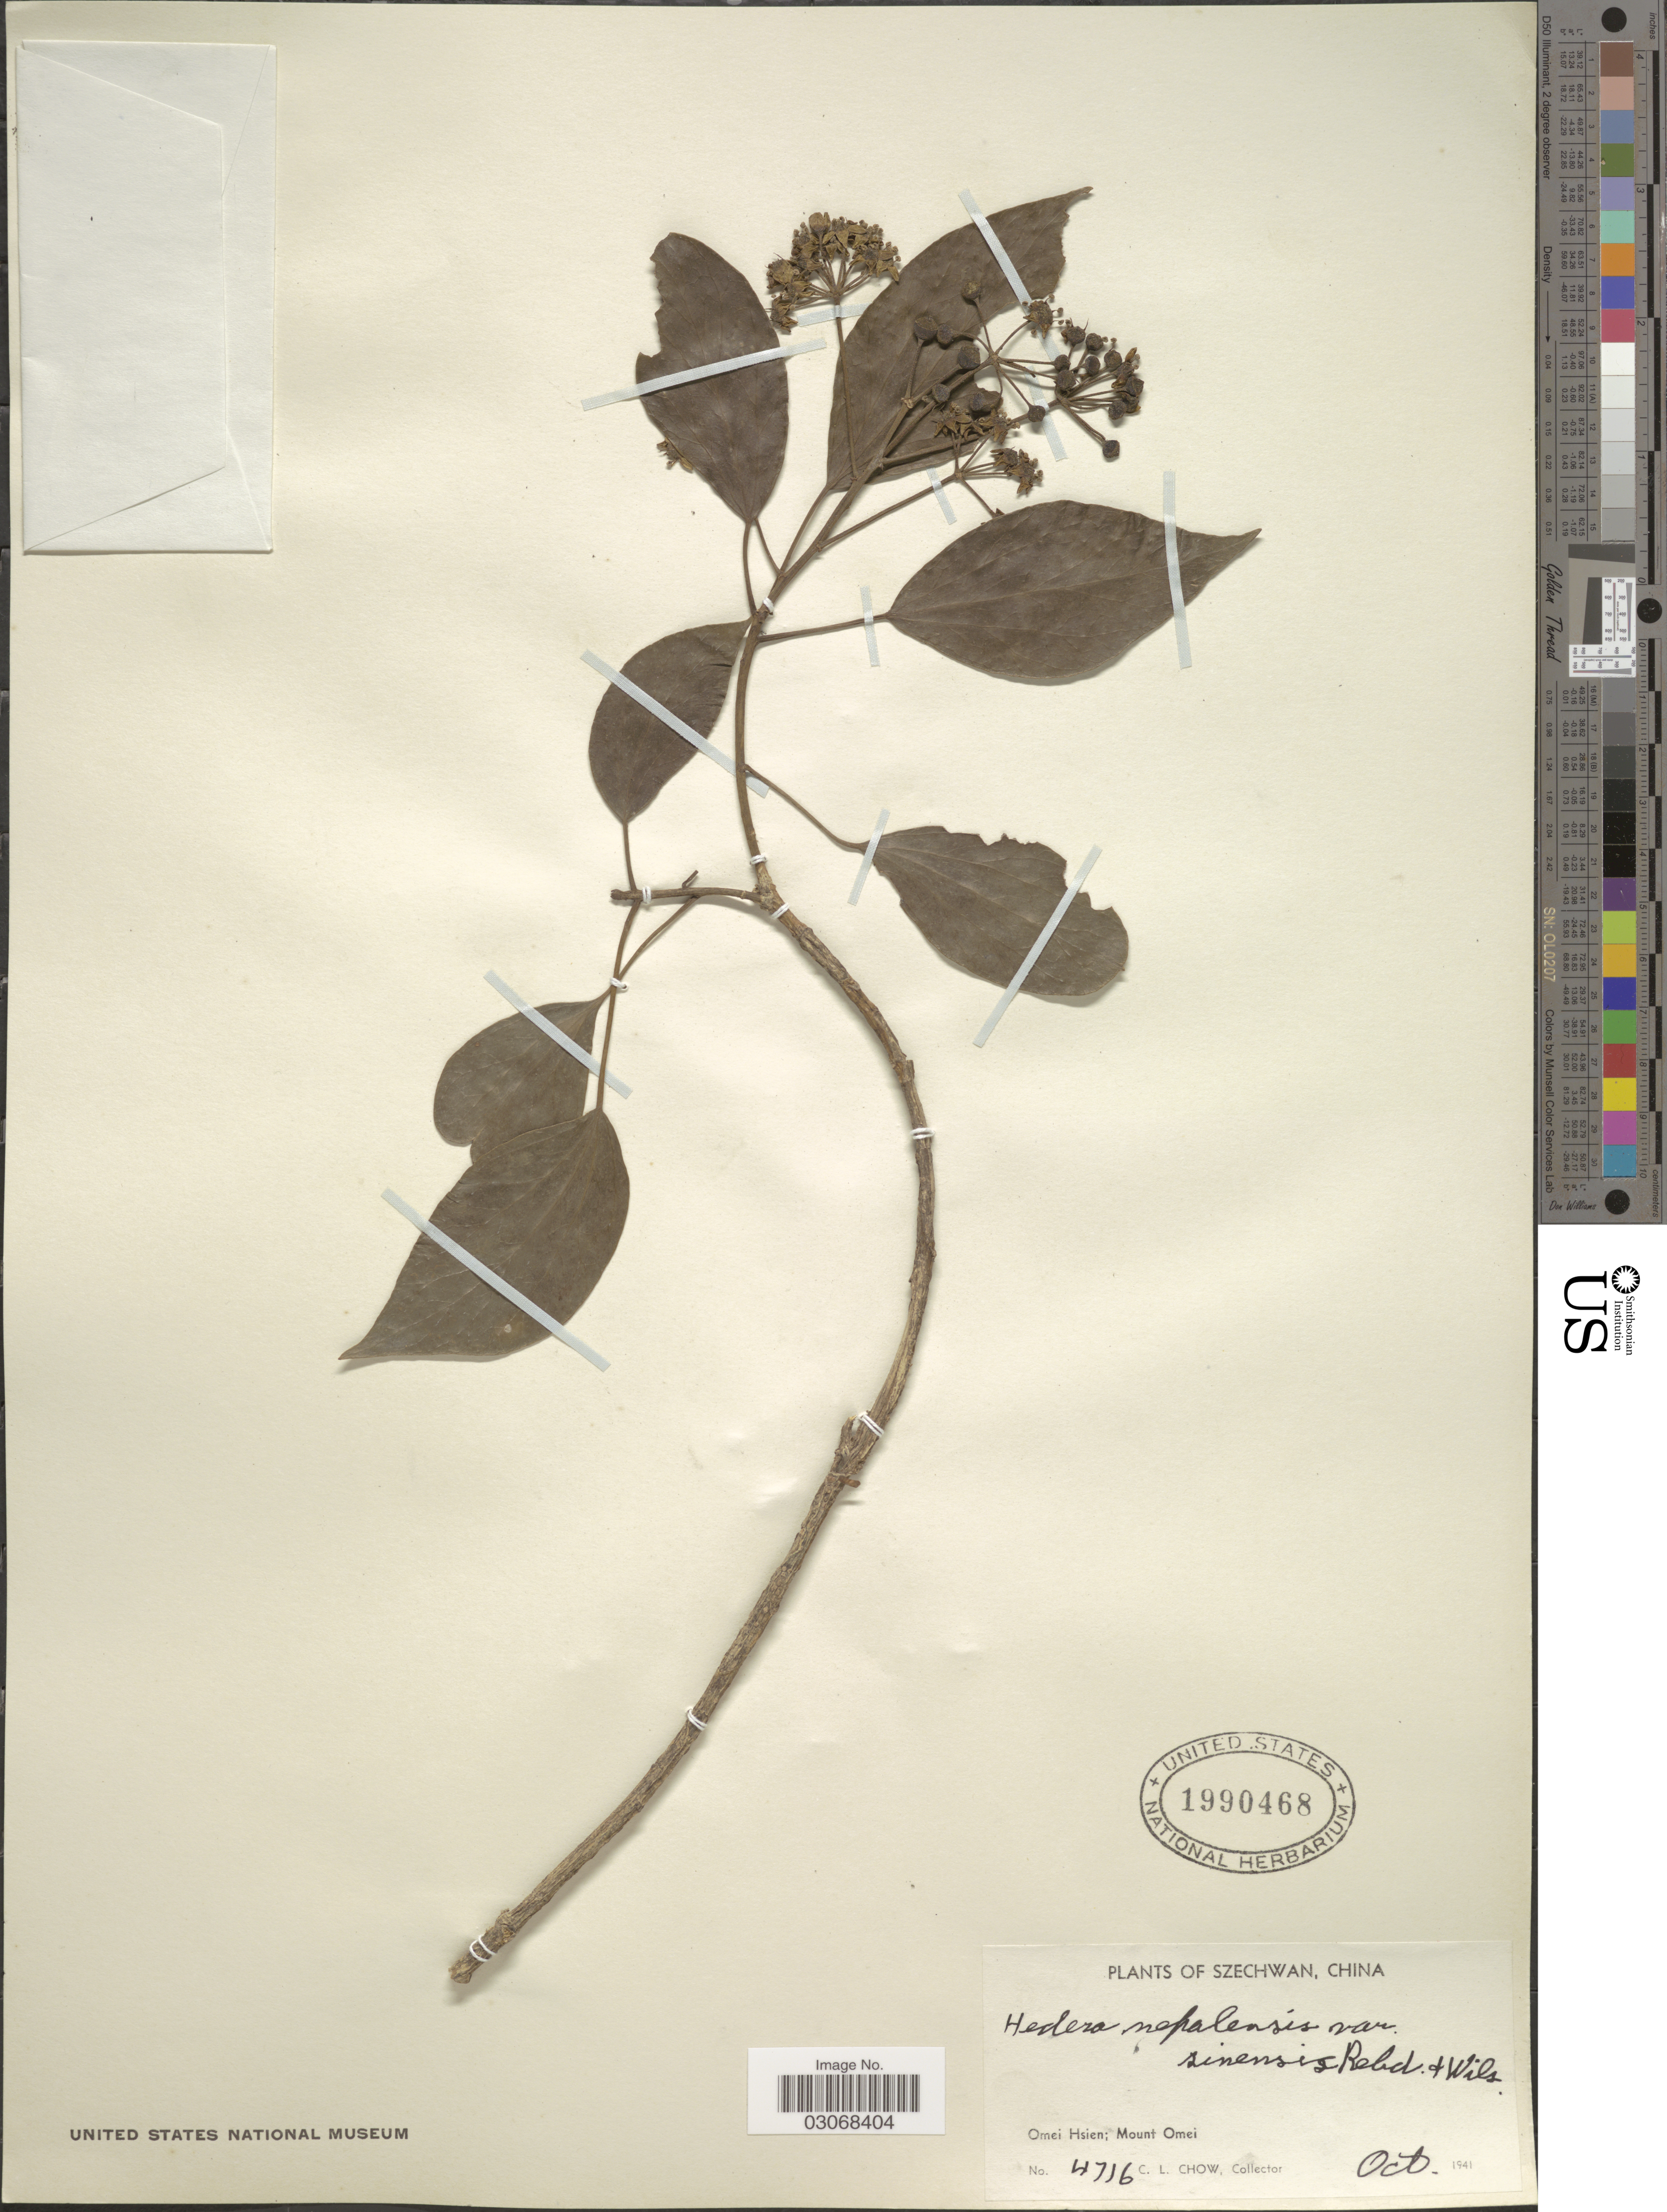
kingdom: Plantae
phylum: Tracheophyta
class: Magnoliopsida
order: Apiales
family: Araliaceae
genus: Hedera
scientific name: Hedera nepalensis var. sinensis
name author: (Tobler) Rehder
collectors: C. Chow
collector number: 4716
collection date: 1941-10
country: China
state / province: Sichuan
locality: Szechwan. Omei Hsien; Mount Omei.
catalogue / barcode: US 1990468